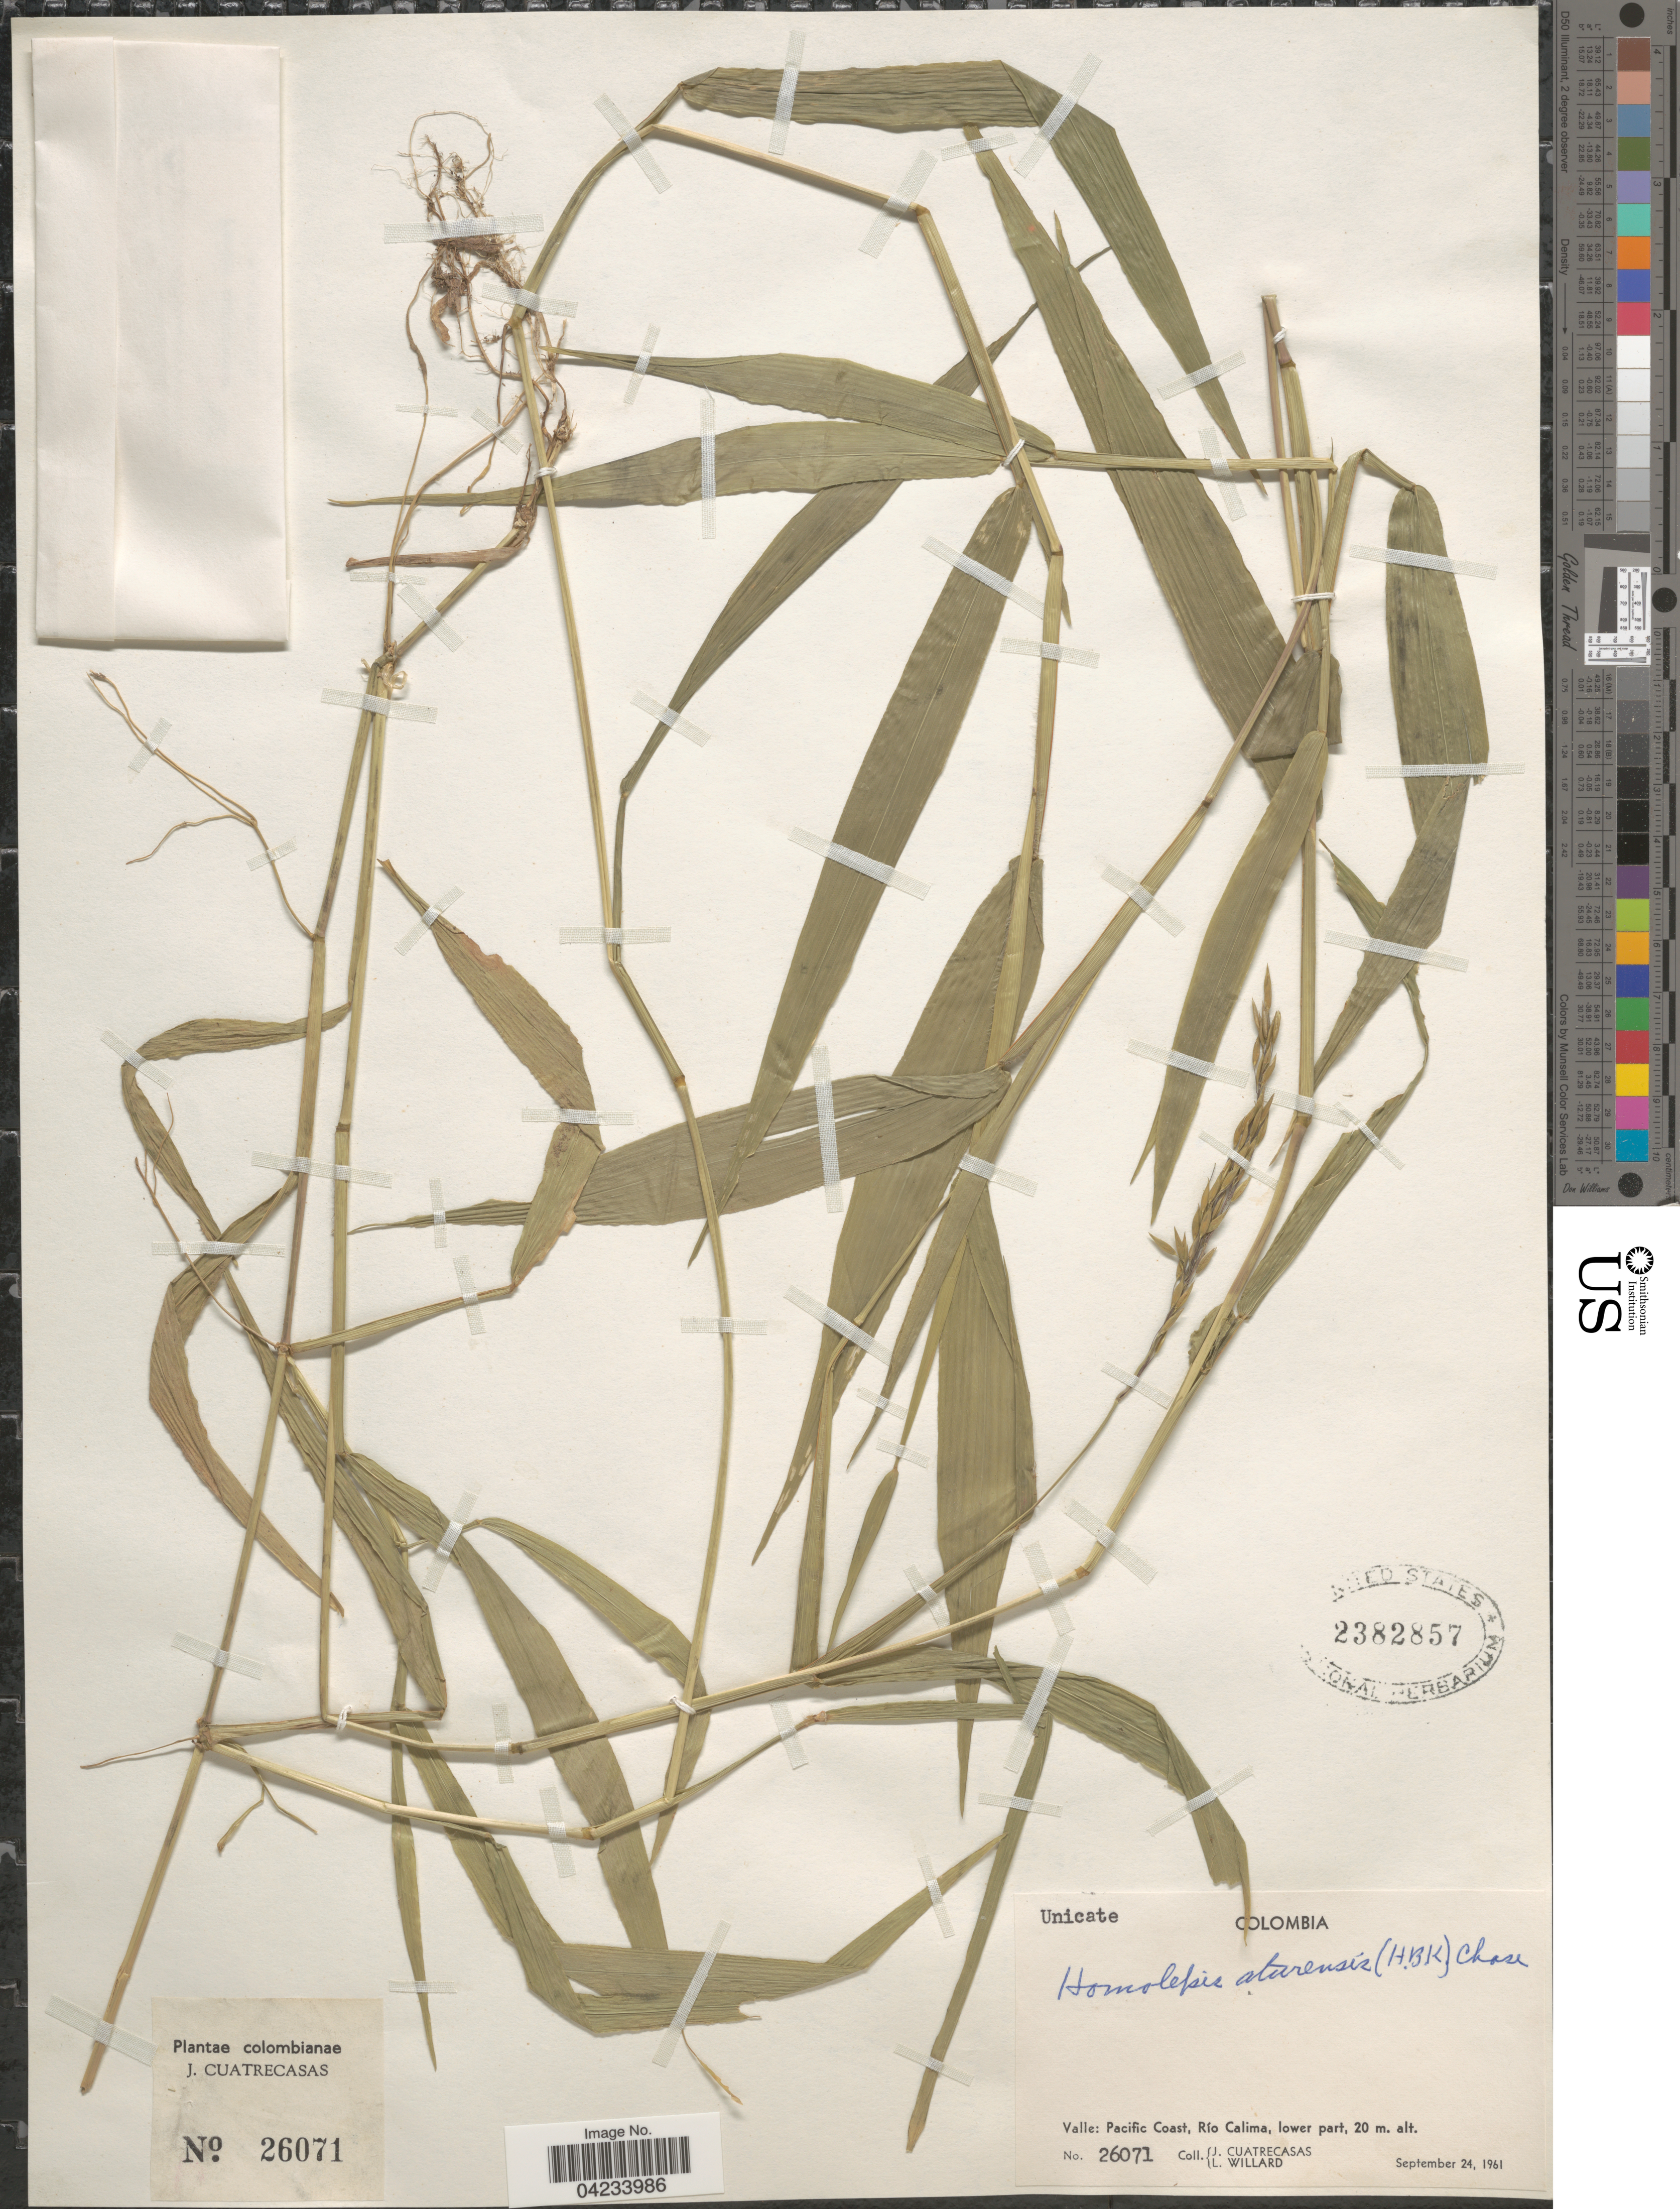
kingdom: Plantae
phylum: Tracheophyta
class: Liliopsida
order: Poales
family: Poaceae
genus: Homolepis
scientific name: Homolepis aturensis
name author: (Kunth) Chase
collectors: J. Cuatrecasas & L. Willard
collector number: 26071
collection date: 1961-09-24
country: Colombia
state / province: Valle del Cauca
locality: Valle: Pacific Coast, Río Calima, lower part.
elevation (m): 20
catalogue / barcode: US 2382857